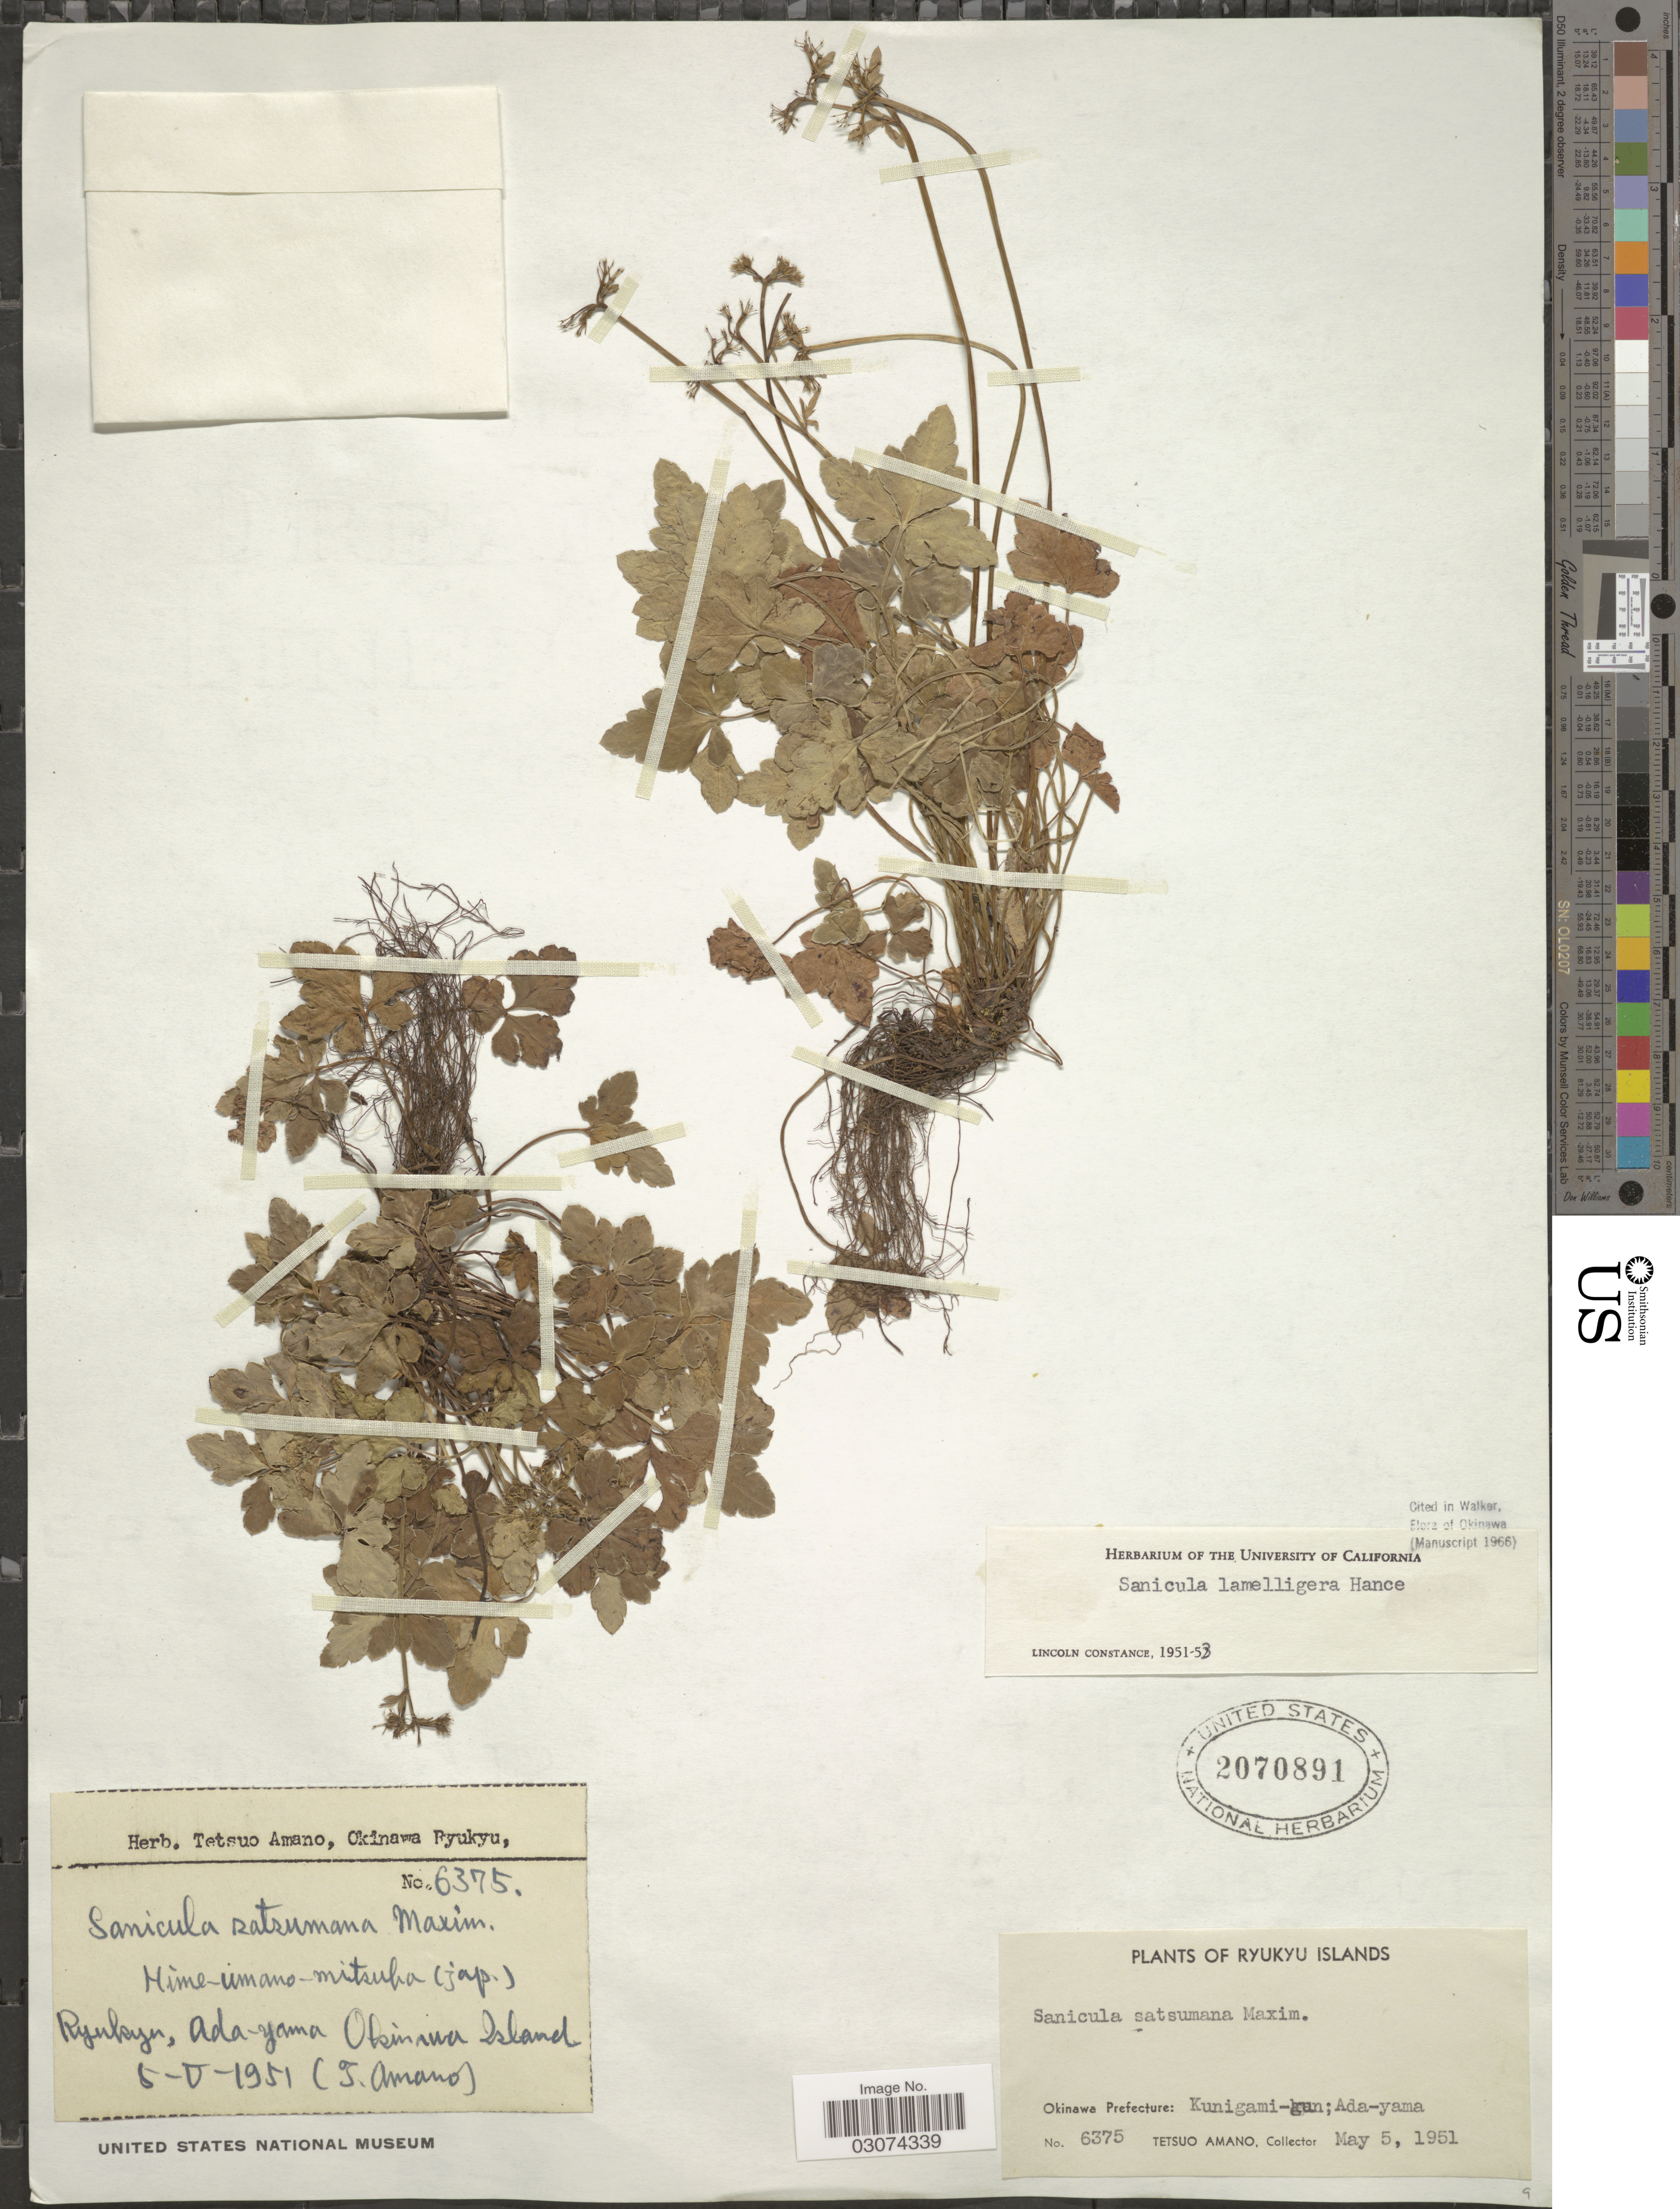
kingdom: Plantae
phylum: Tracheophyta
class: Magnoliopsida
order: Apiales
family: Apiaceae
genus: Sanicula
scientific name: Sanicula lamelligera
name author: Hance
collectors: T. Amano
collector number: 6375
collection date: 1951-05-05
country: Japan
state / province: Okinawa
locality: Ryukyu Islands. Okinawa Prefecture: Kunigami-gun; Ada-yama.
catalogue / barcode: US 2070891